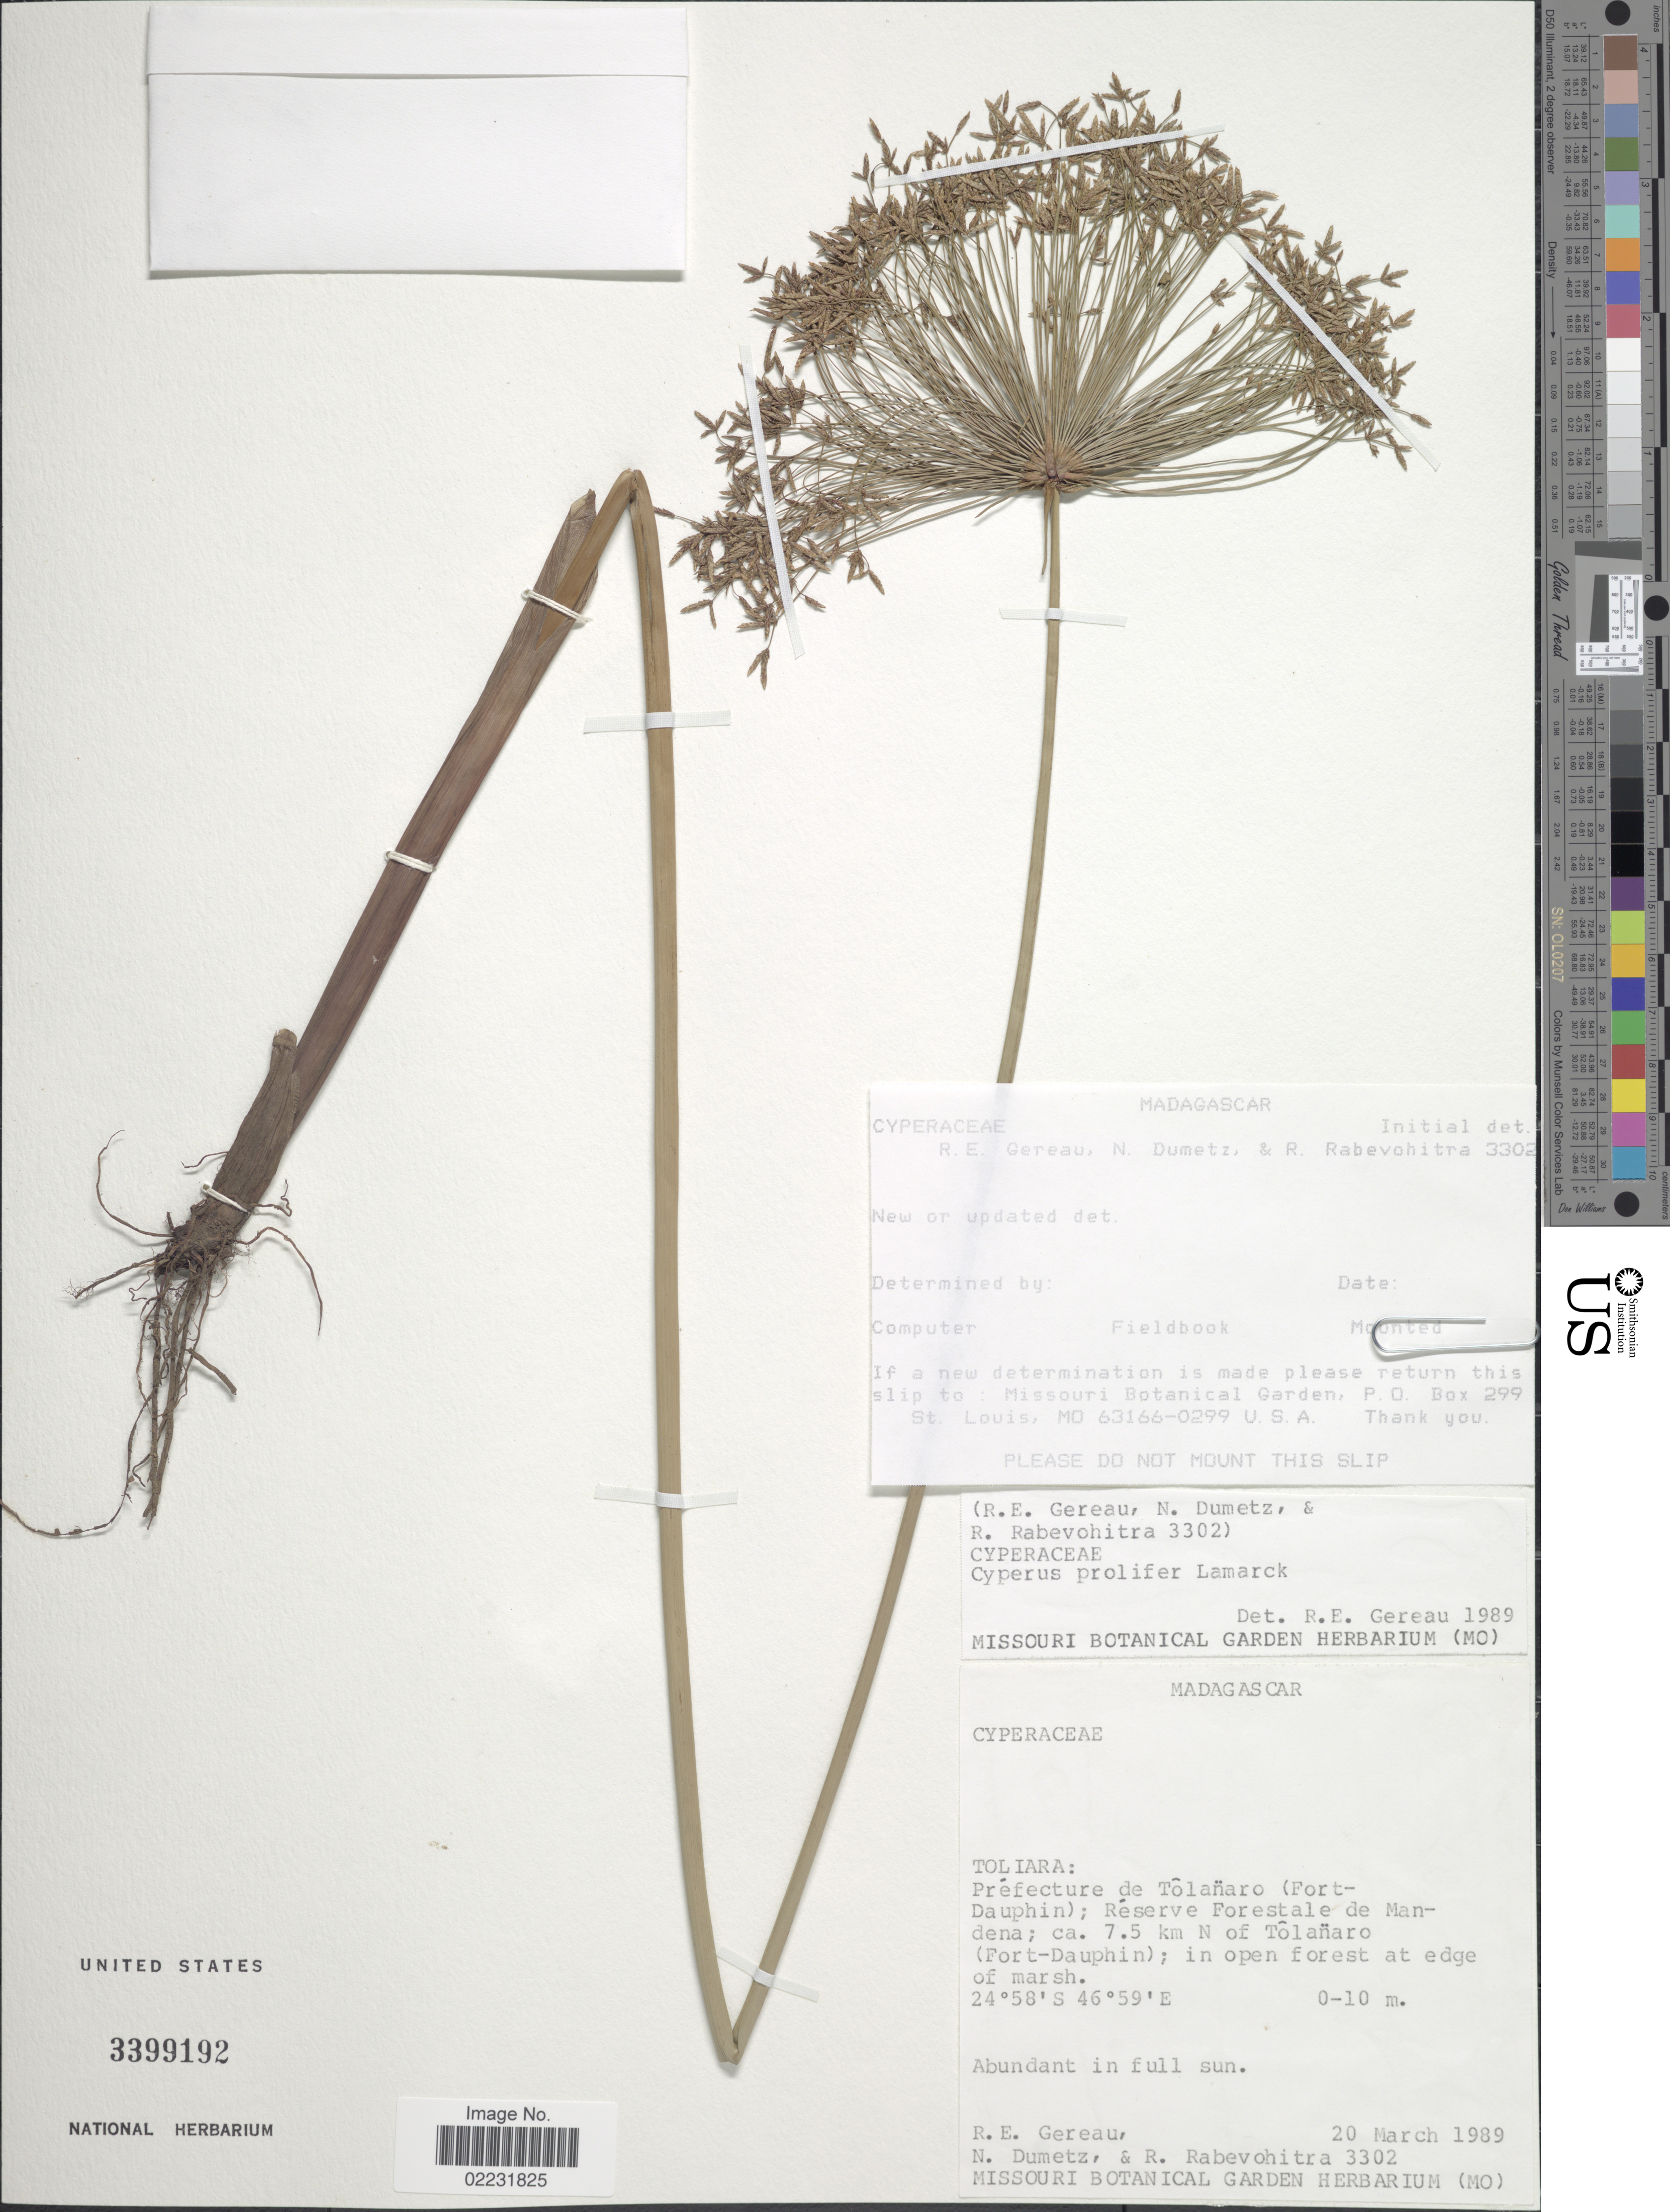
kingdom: Plantae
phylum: Tracheophyta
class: Liliopsida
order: Poales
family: Cyperaceae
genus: Cyperus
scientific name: Cyperus prolifer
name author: Lam.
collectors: R. Gereau, N. Dumetz & R. Rabevohitra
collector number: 3302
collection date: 1989-03-20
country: Madagascar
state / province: Anosy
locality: Toliara, Prefecture de Tolanaro ( Fort Dauphin) Reserve Forestale de Mandena, 7.5 km N of Tolanaro (Fort Dauphin)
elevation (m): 0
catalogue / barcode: US 3399192